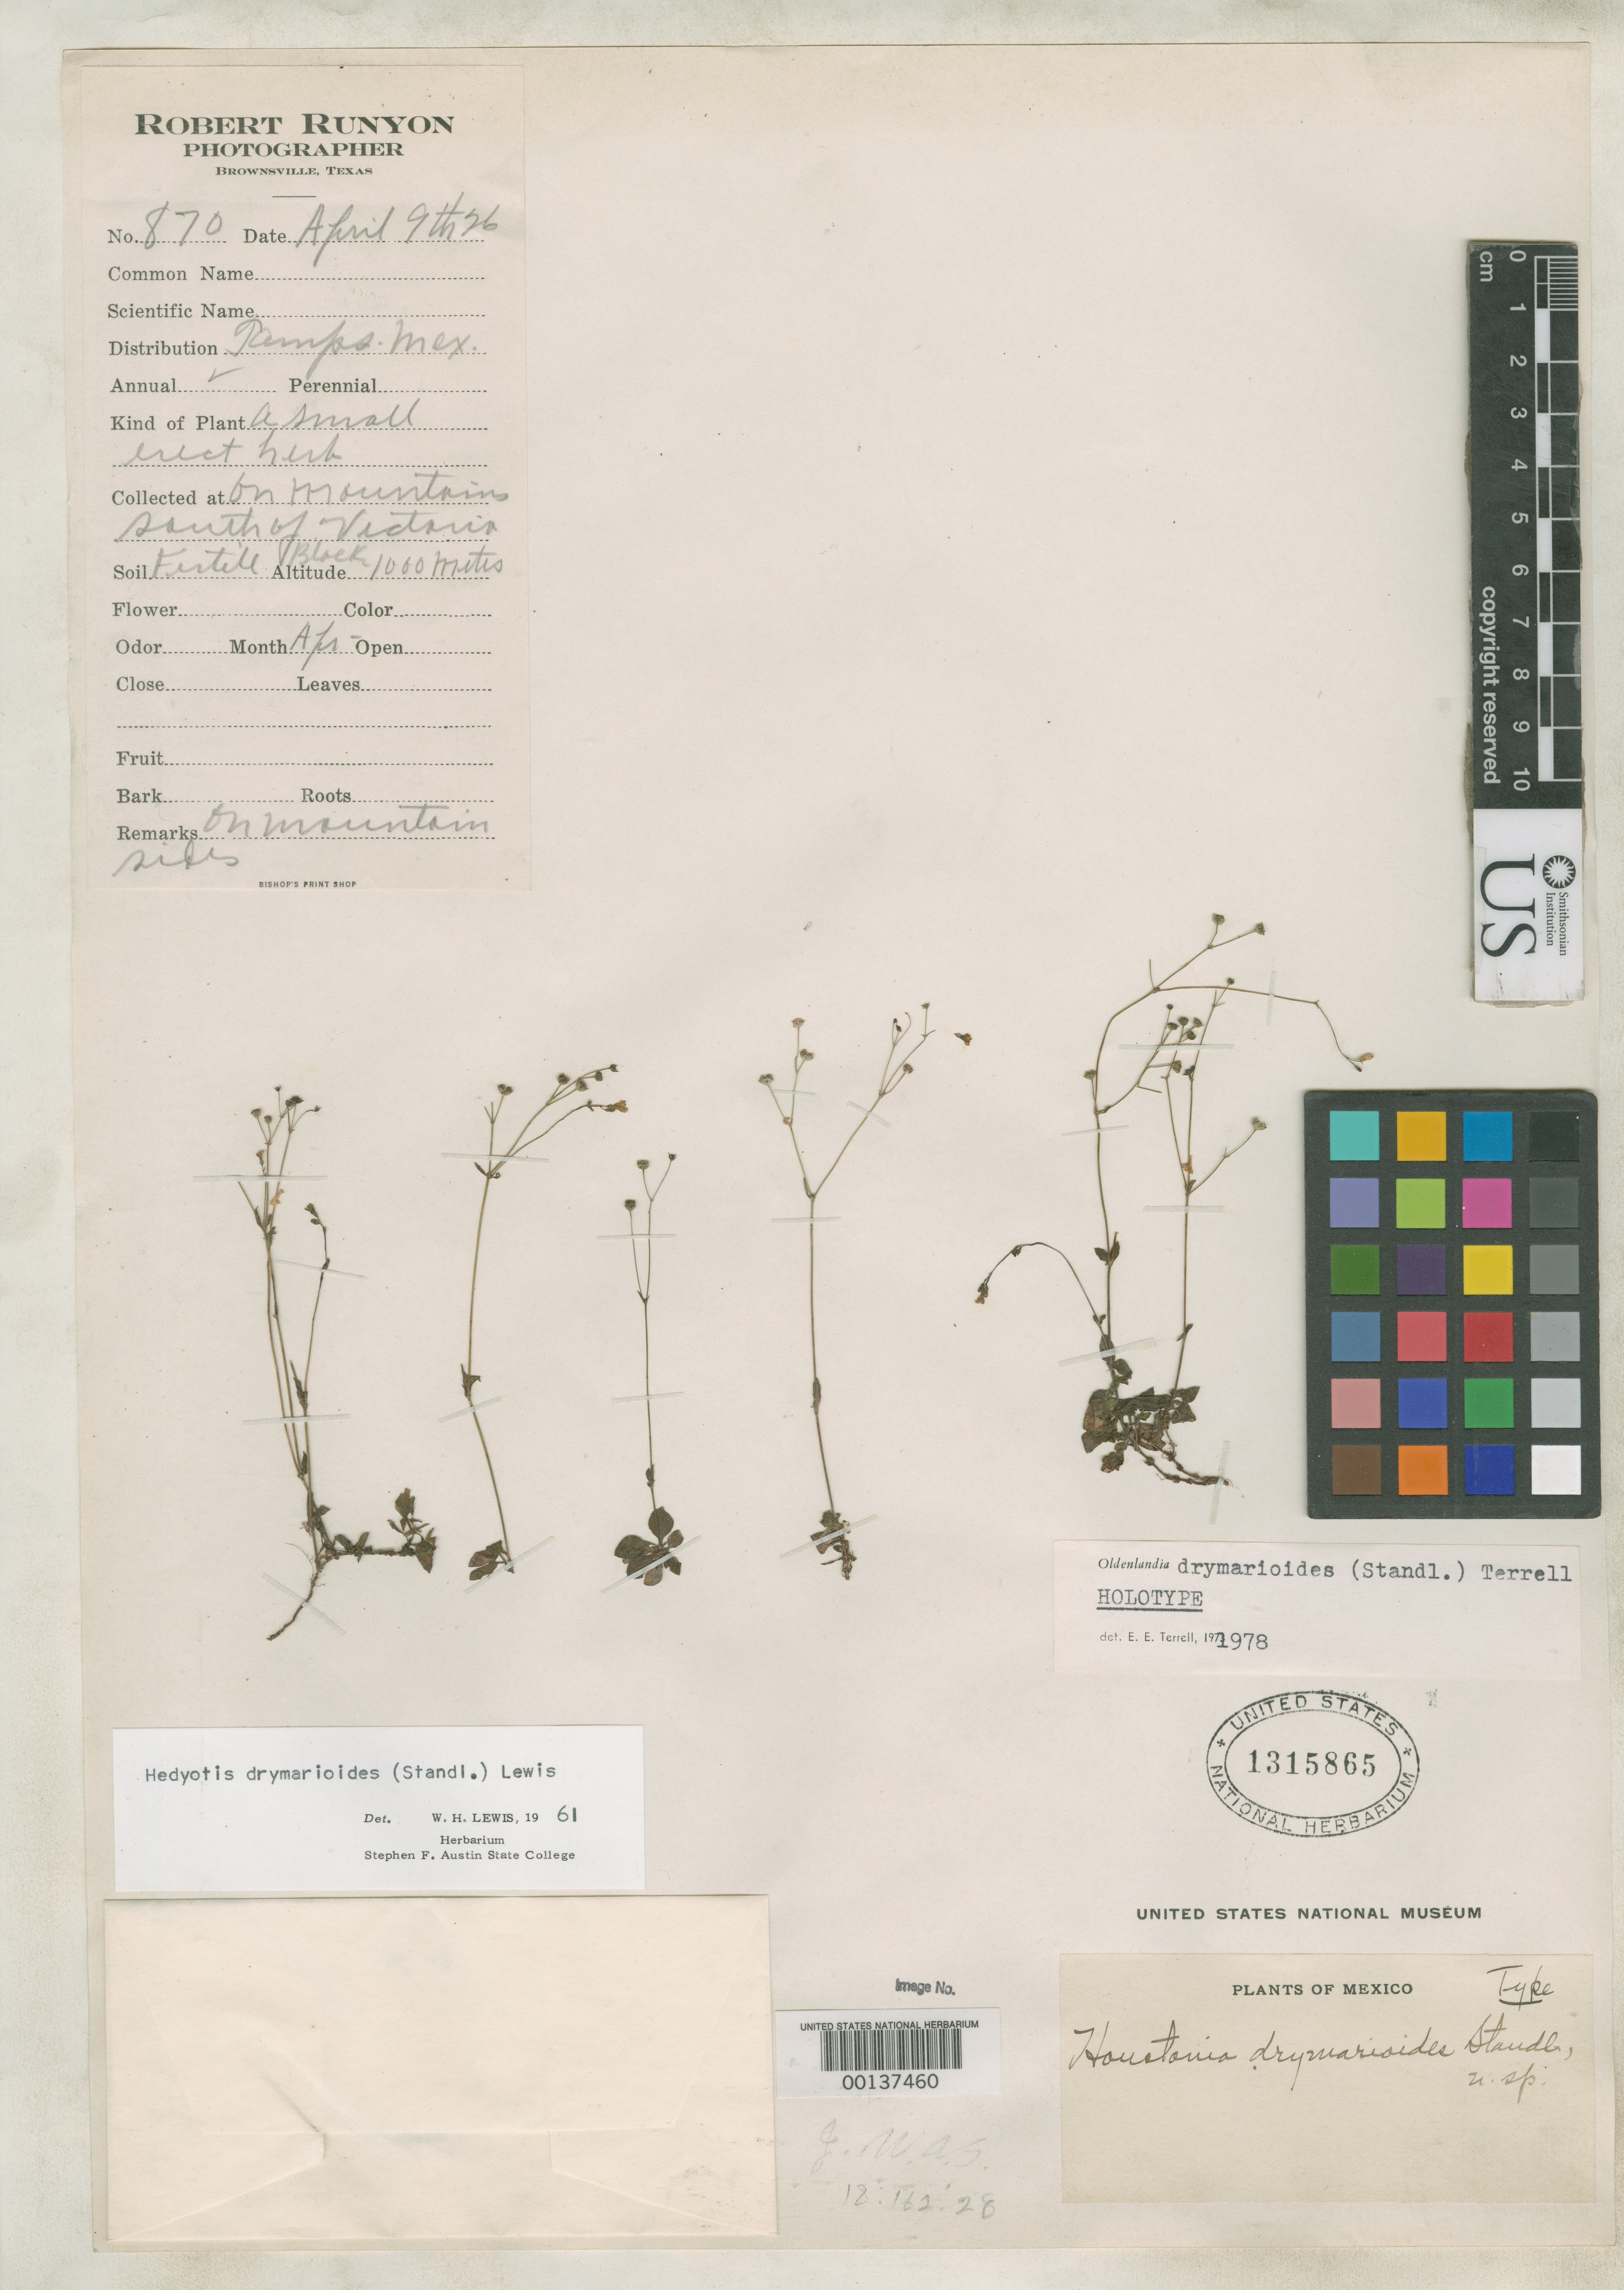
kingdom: Plantae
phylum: Tracheophyta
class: Magnoliopsida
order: Gentianales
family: Rubiaceae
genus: Houstonia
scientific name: Houstonia drymarioides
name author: Standl.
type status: Holotype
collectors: R. Runyon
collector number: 870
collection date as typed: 09 Apr 1926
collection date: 1926-04-09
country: Mexico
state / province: Tamaulipas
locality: Mountains S of Victoria.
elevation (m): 1000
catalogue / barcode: US 1315865